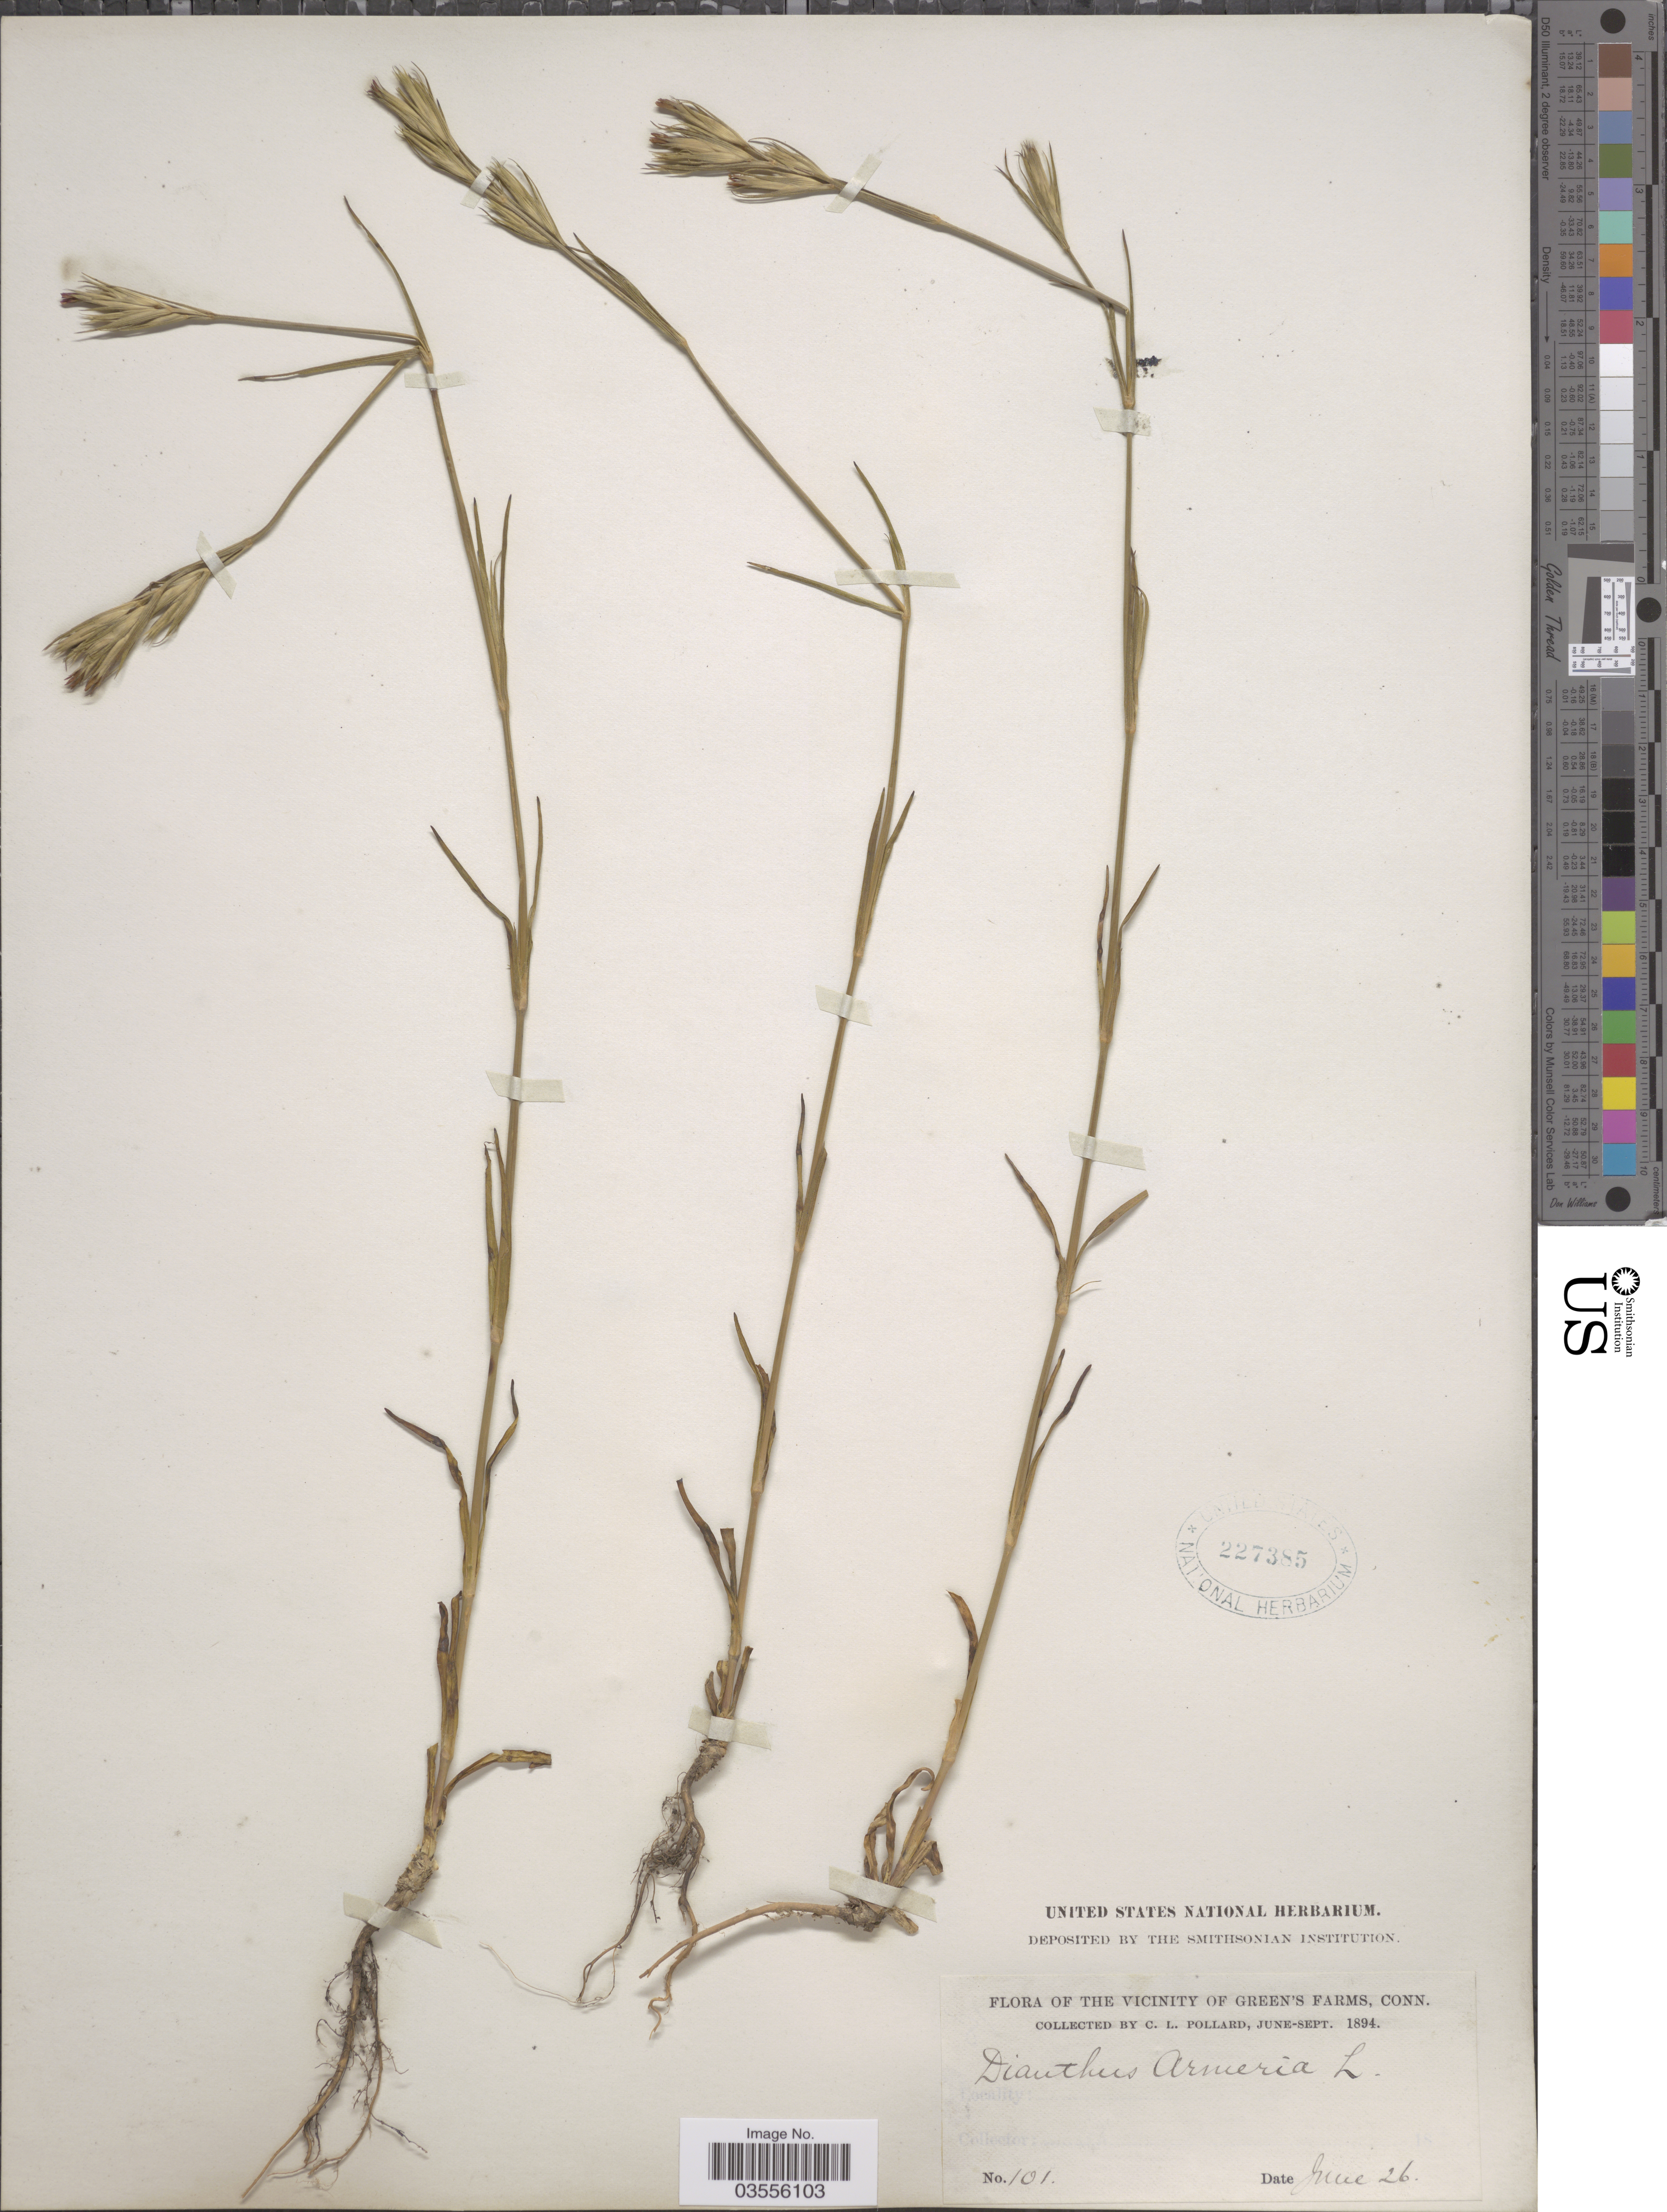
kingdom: Plantae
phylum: Tracheophyta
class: Magnoliopsida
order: Caryophyllales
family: Caryophyllaceae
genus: Dianthus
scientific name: Dianthus armeria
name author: L.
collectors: C. L. Pollard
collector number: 101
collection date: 1894-06-26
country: United States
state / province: Connecticut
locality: Vicinity of Green's Farms.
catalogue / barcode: US 227385